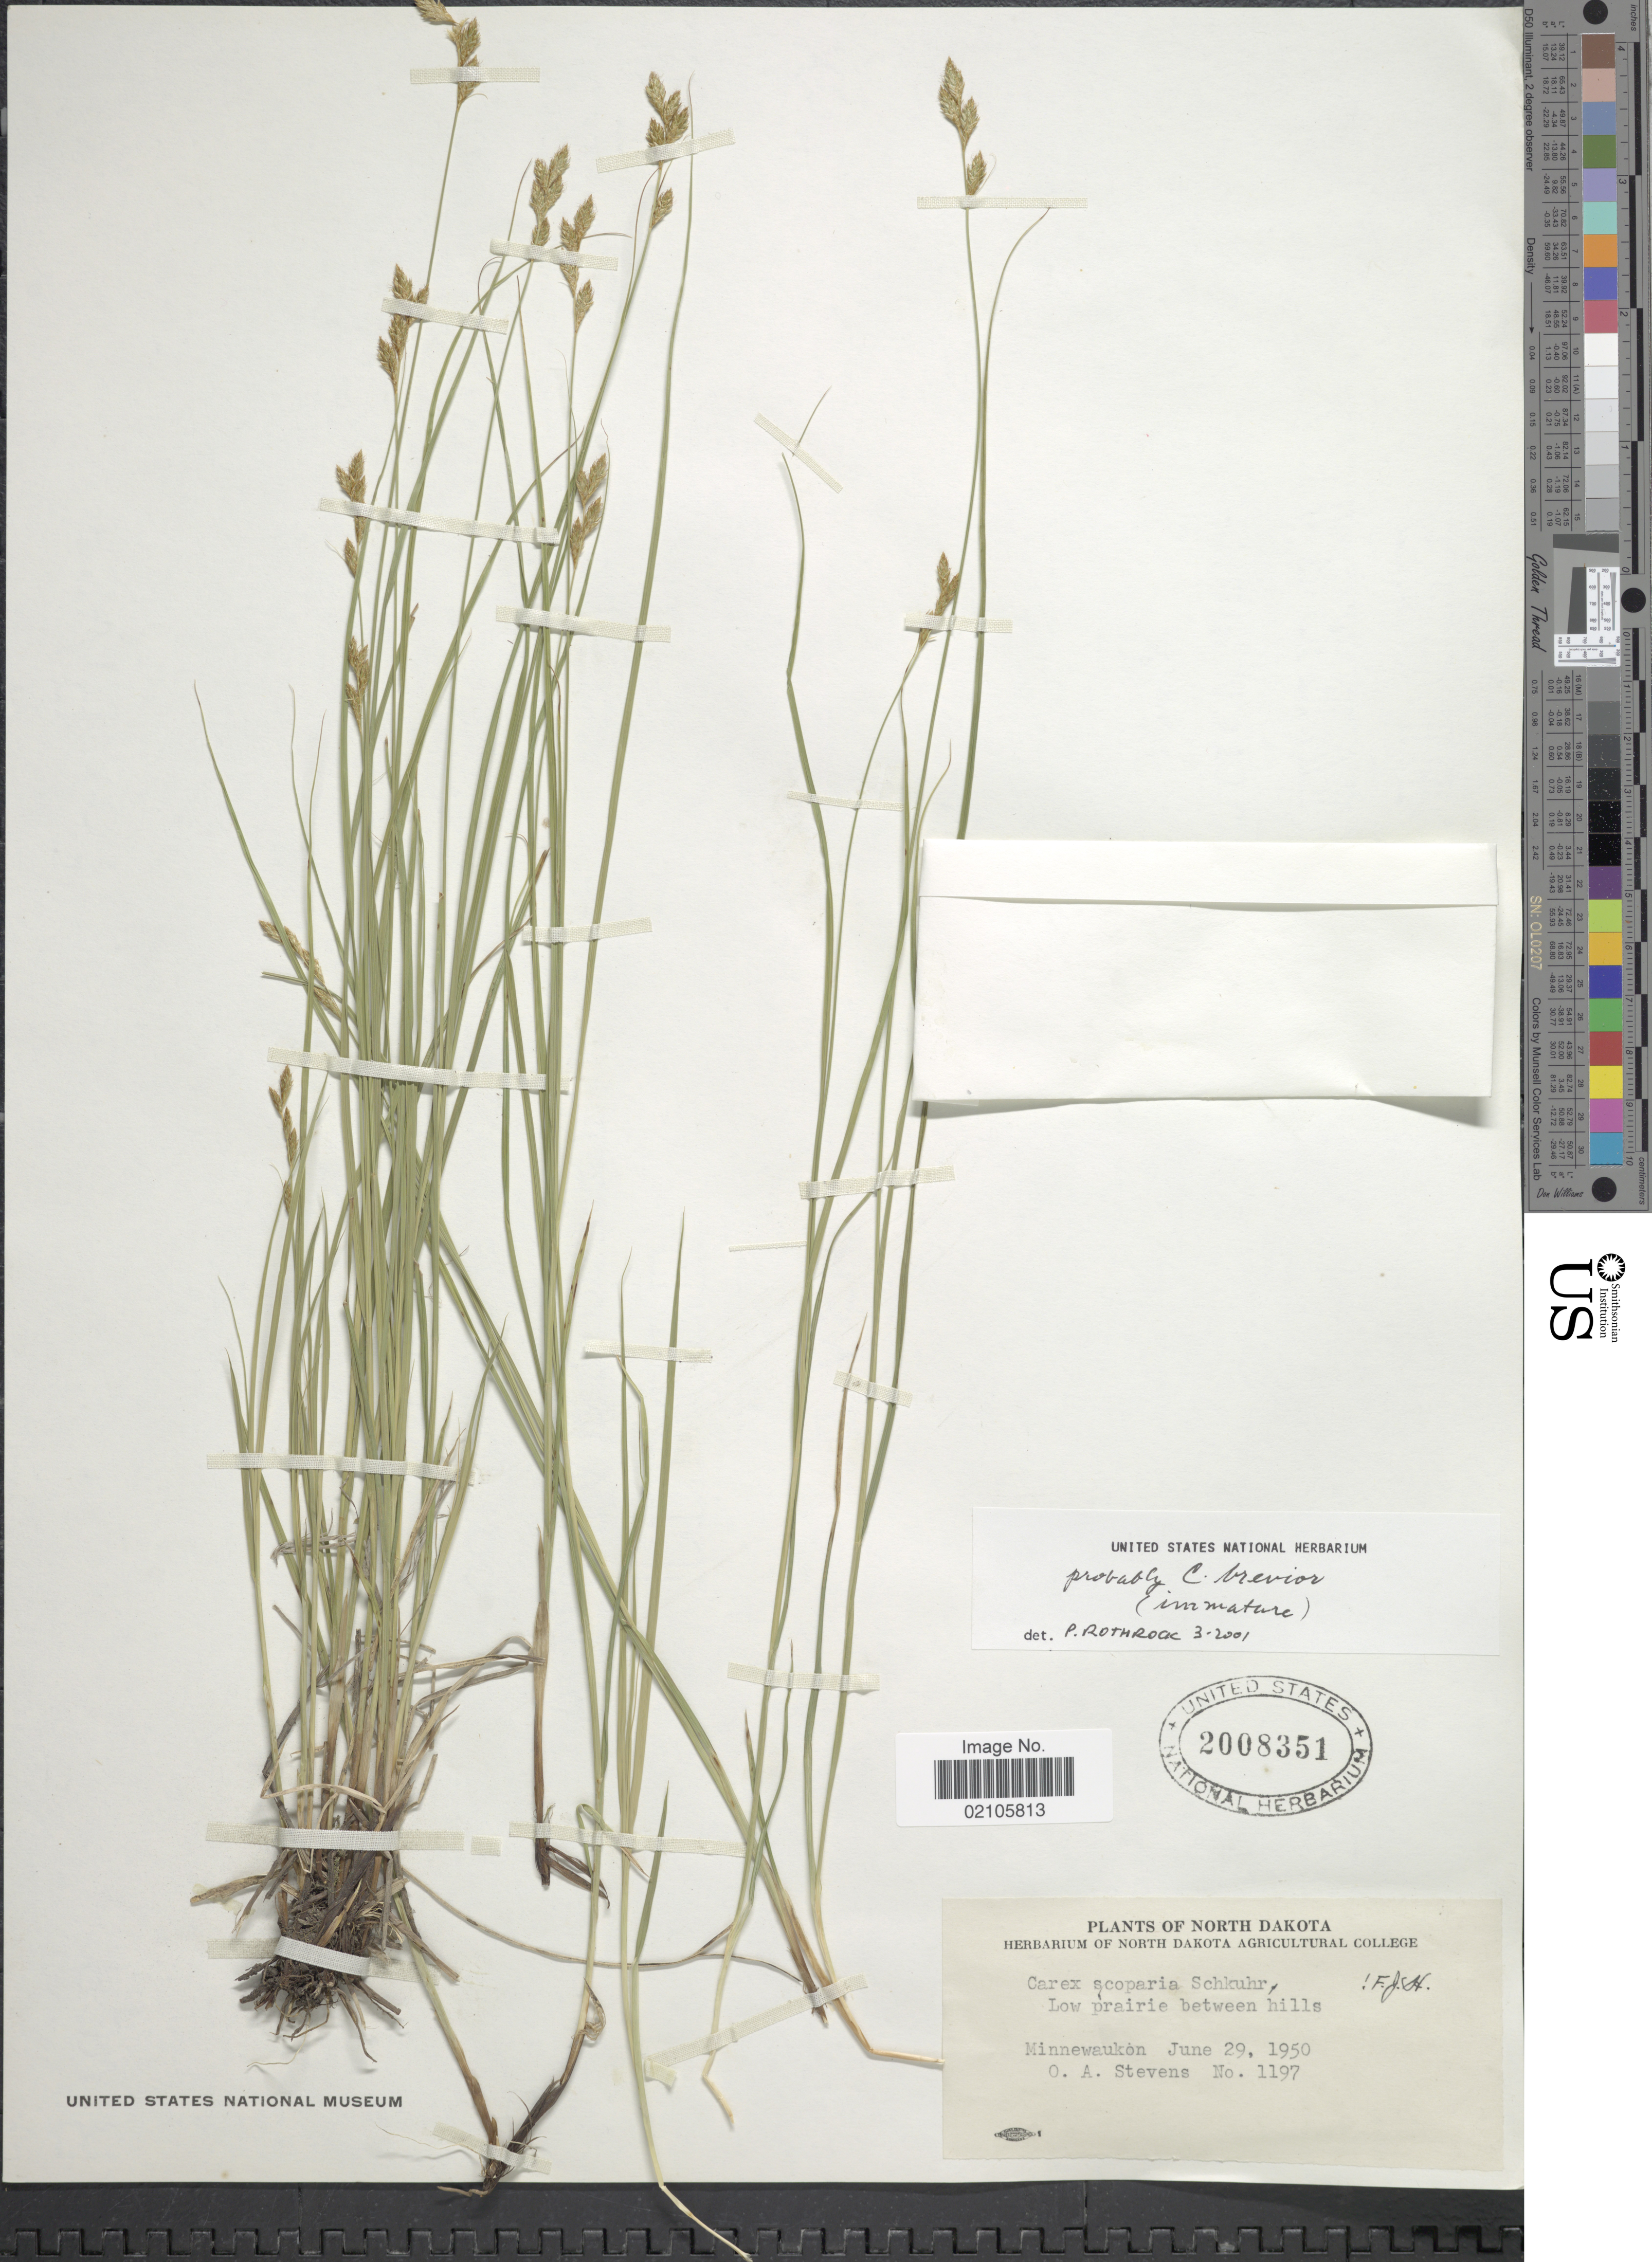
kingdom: Plantae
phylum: Tracheophyta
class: Liliopsida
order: Poales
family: Cyperaceae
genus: Carex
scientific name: Carex brevior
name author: (Dewey) Mack. ex Lunell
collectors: O. A. Stevens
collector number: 1197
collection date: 1950-06-29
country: United States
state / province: North Dakota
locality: Minnewaukon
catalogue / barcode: US 2008351